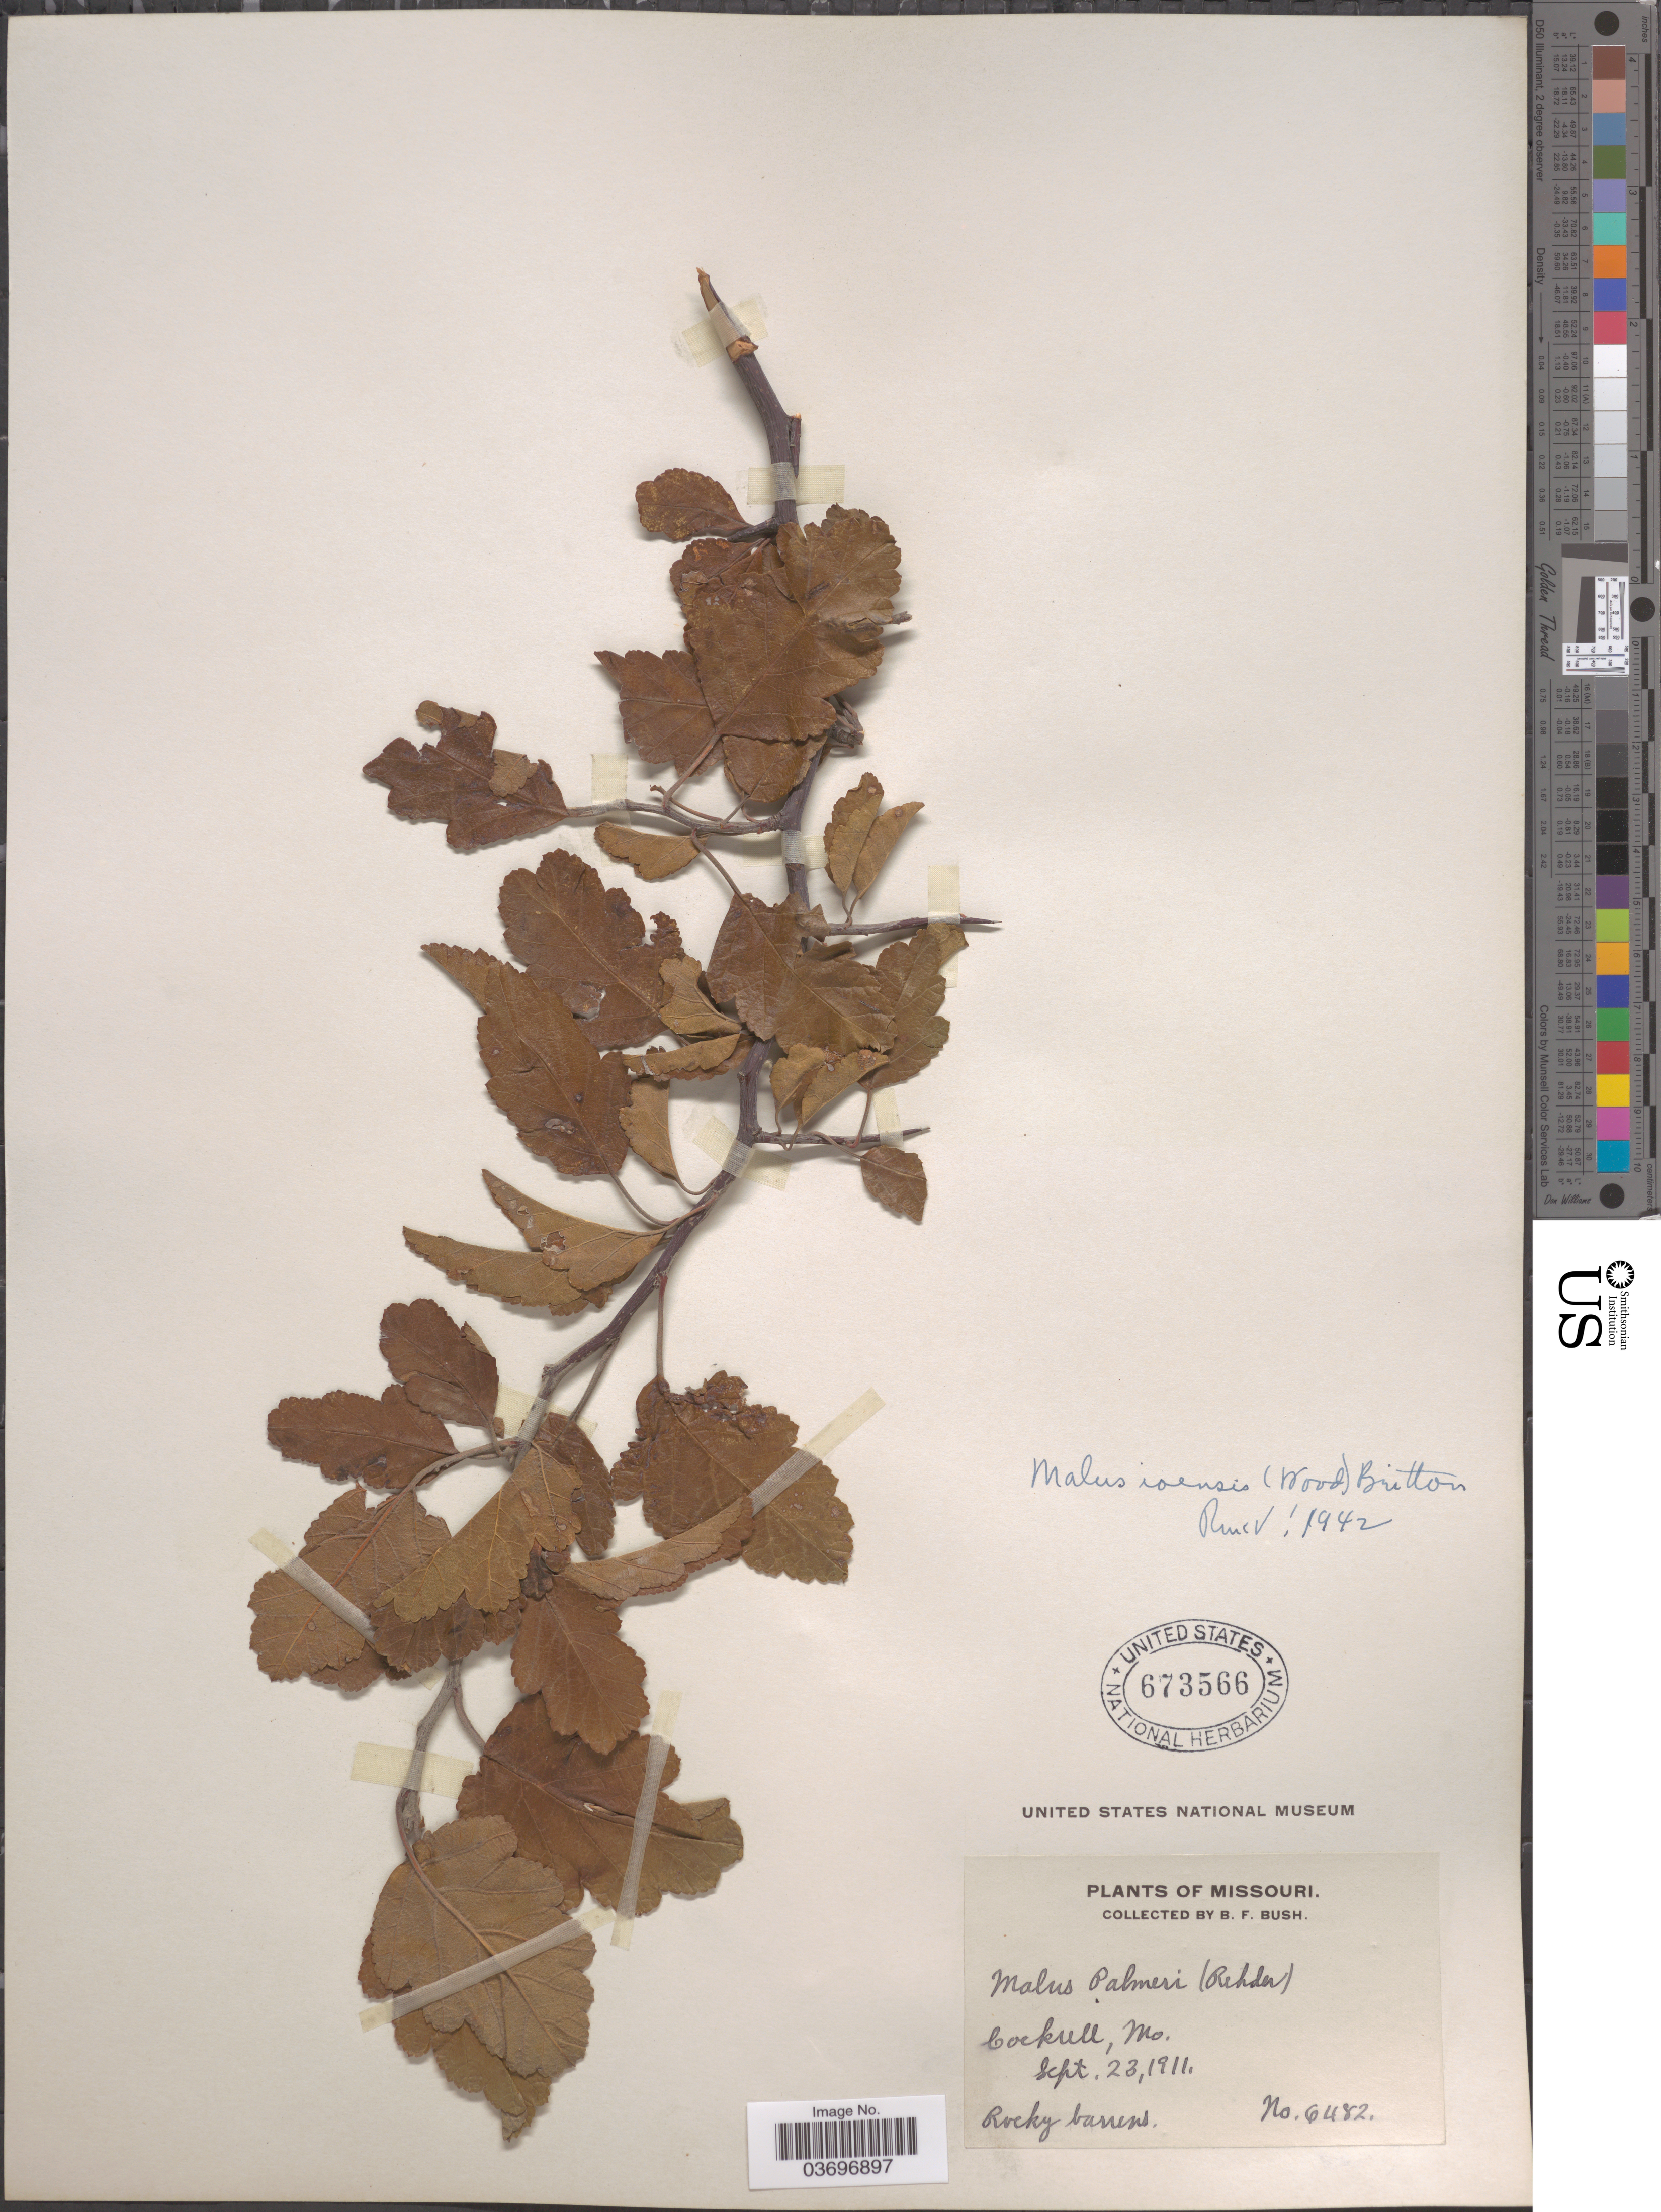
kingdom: Plantae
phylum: Tracheophyta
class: Magnoliopsida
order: Rosales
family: Rosaceae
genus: Malus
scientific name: Malus ioensis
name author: (Alph. Wood) Britton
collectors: B. F. Bush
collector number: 6482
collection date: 1911-09-23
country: United States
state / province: Missouri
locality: Cockrell.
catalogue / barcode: US 673566